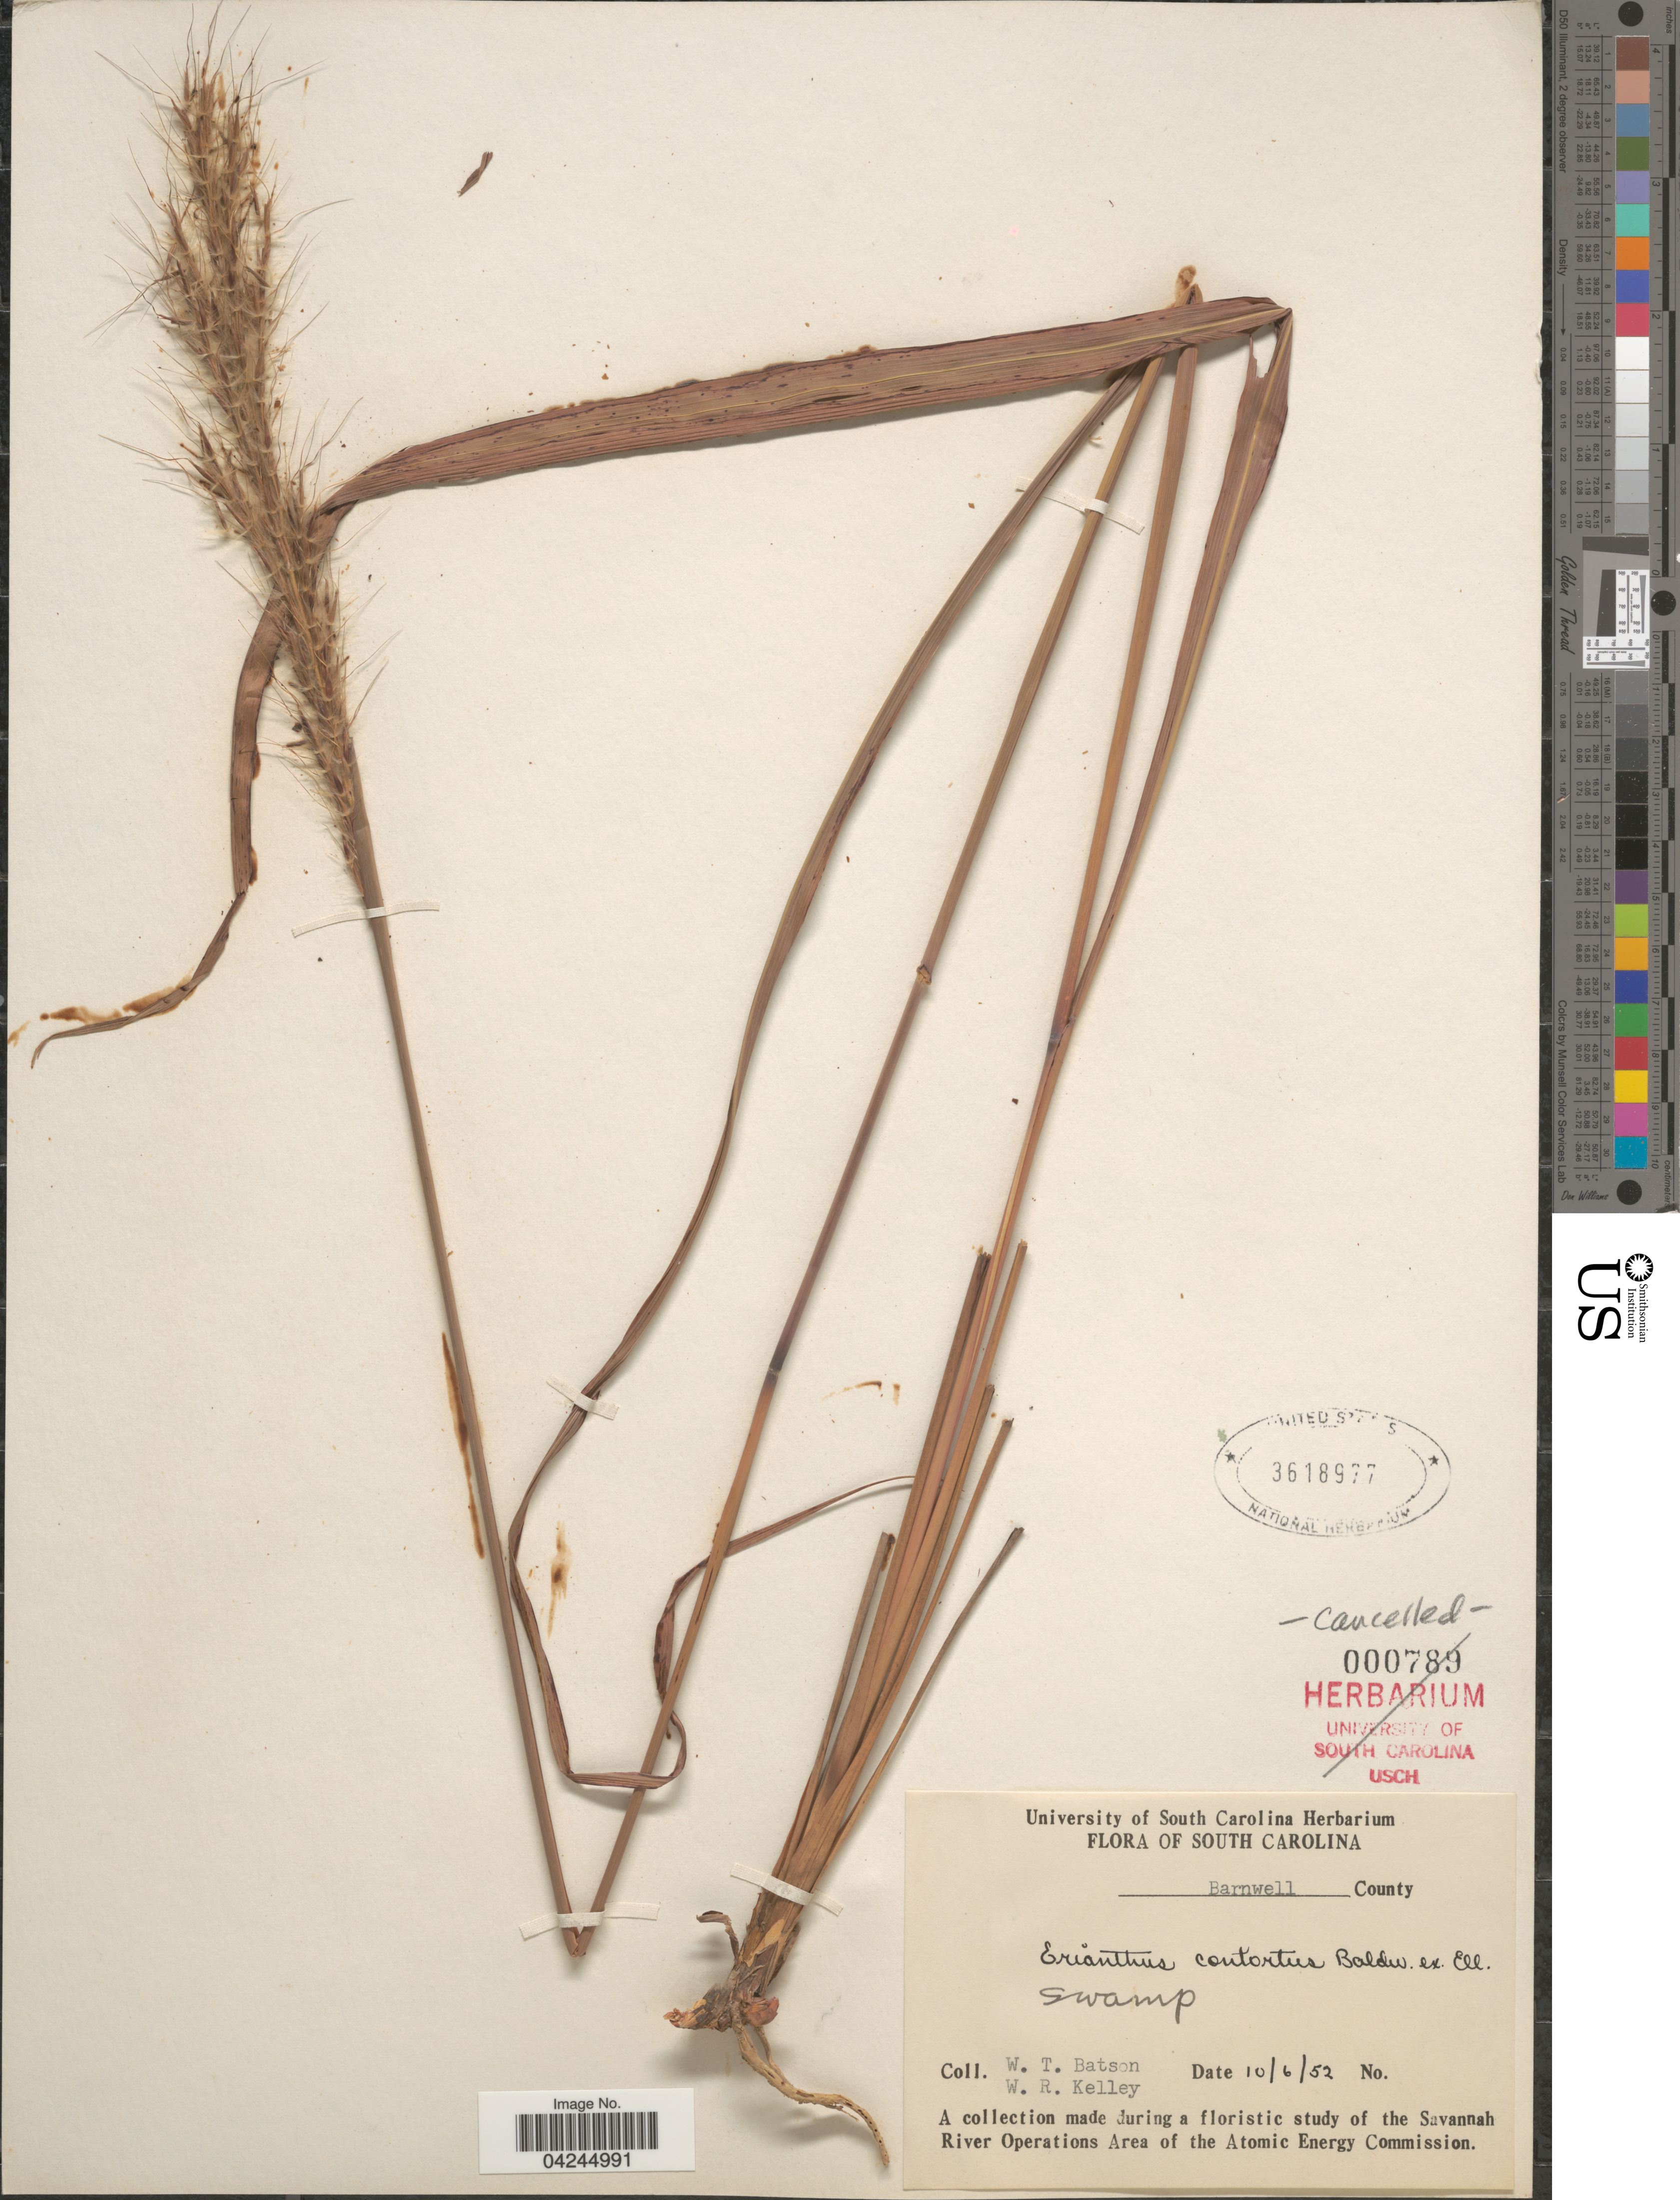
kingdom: Plantae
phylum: Tracheophyta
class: Liliopsida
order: Poales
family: Poaceae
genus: Erianthus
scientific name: Erianthus brevibarbis var. contortus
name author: (Elliott) D.B. Ward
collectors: W. Batson & W. R. Kelley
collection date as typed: Transcribed d/m/y: 6/10/52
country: United States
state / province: South Carolina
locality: Barnwell County. Floristic study of the Savannah River Operations Area of the Atomic Energy Commission [unsure placement].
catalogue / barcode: US 3618977